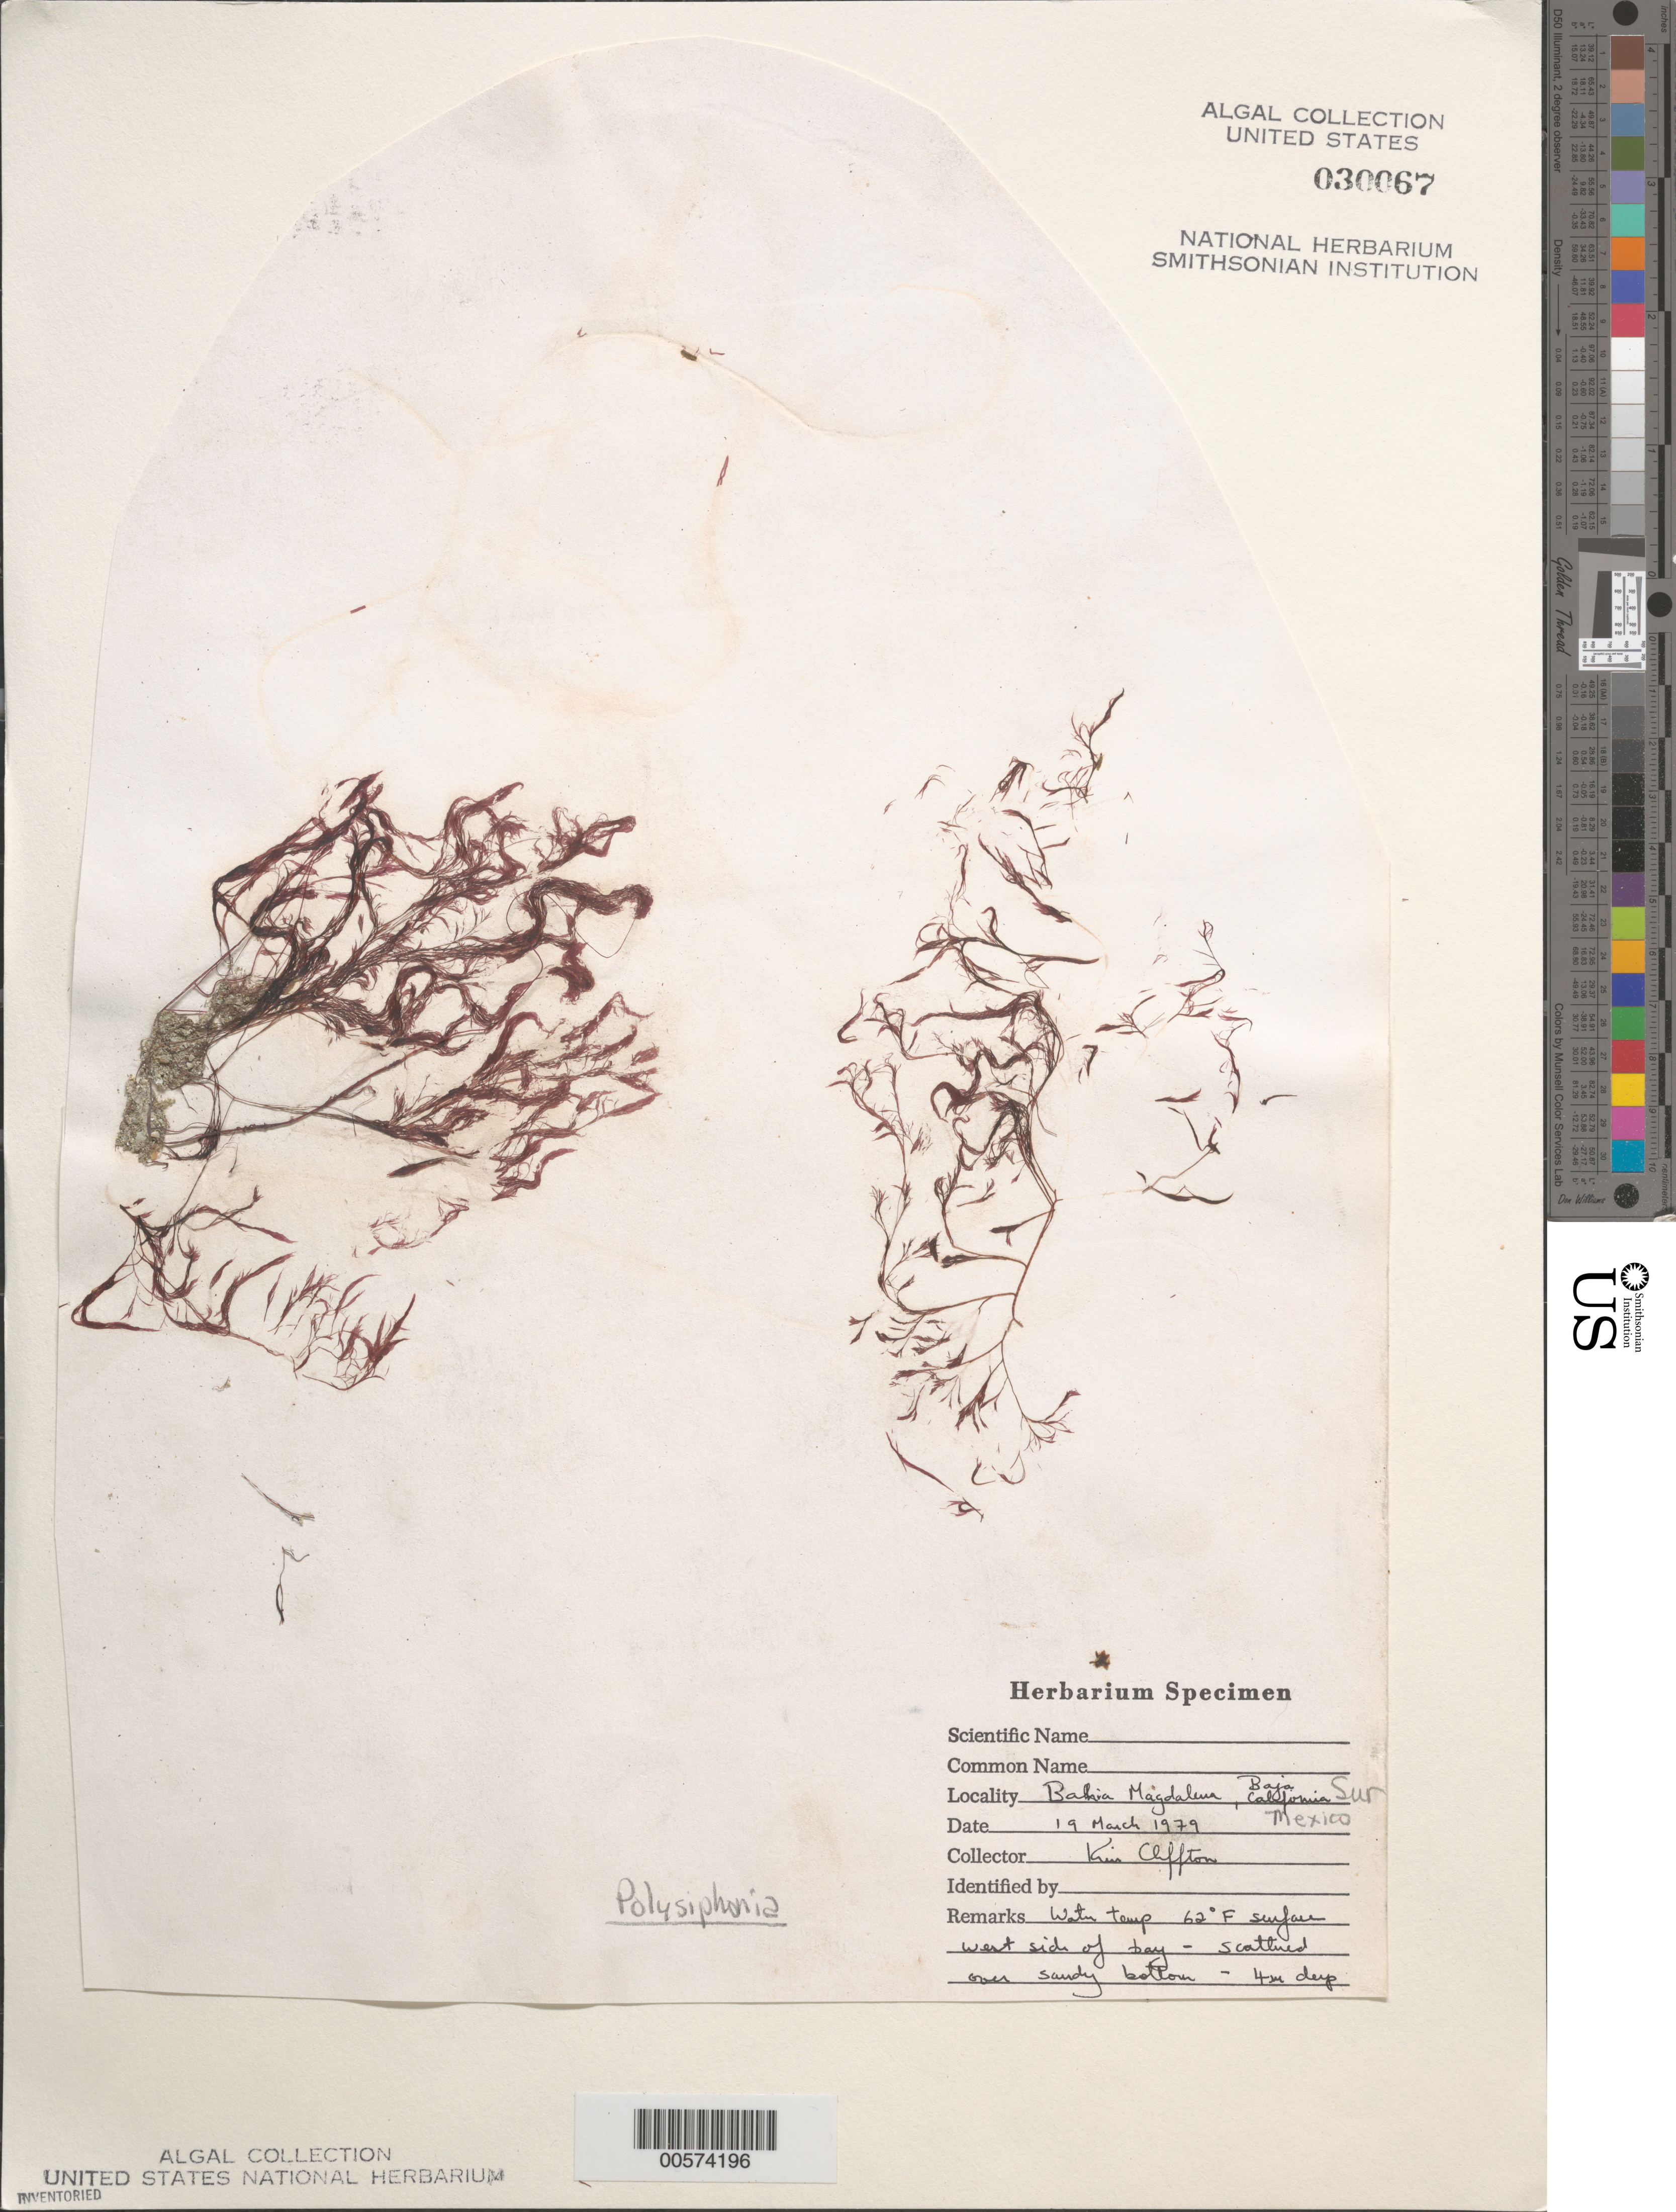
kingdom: Plantae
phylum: Rhodophyta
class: Florideophyceae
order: Ceramiales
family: Rhodomelaceae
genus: Polysiphonia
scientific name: Polysiphonia sp.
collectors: K. Cliffton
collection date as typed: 19 Mar 1979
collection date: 1979-03-19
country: Mexico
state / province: Baja California Sur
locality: Bahia Magdalena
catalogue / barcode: US 30067